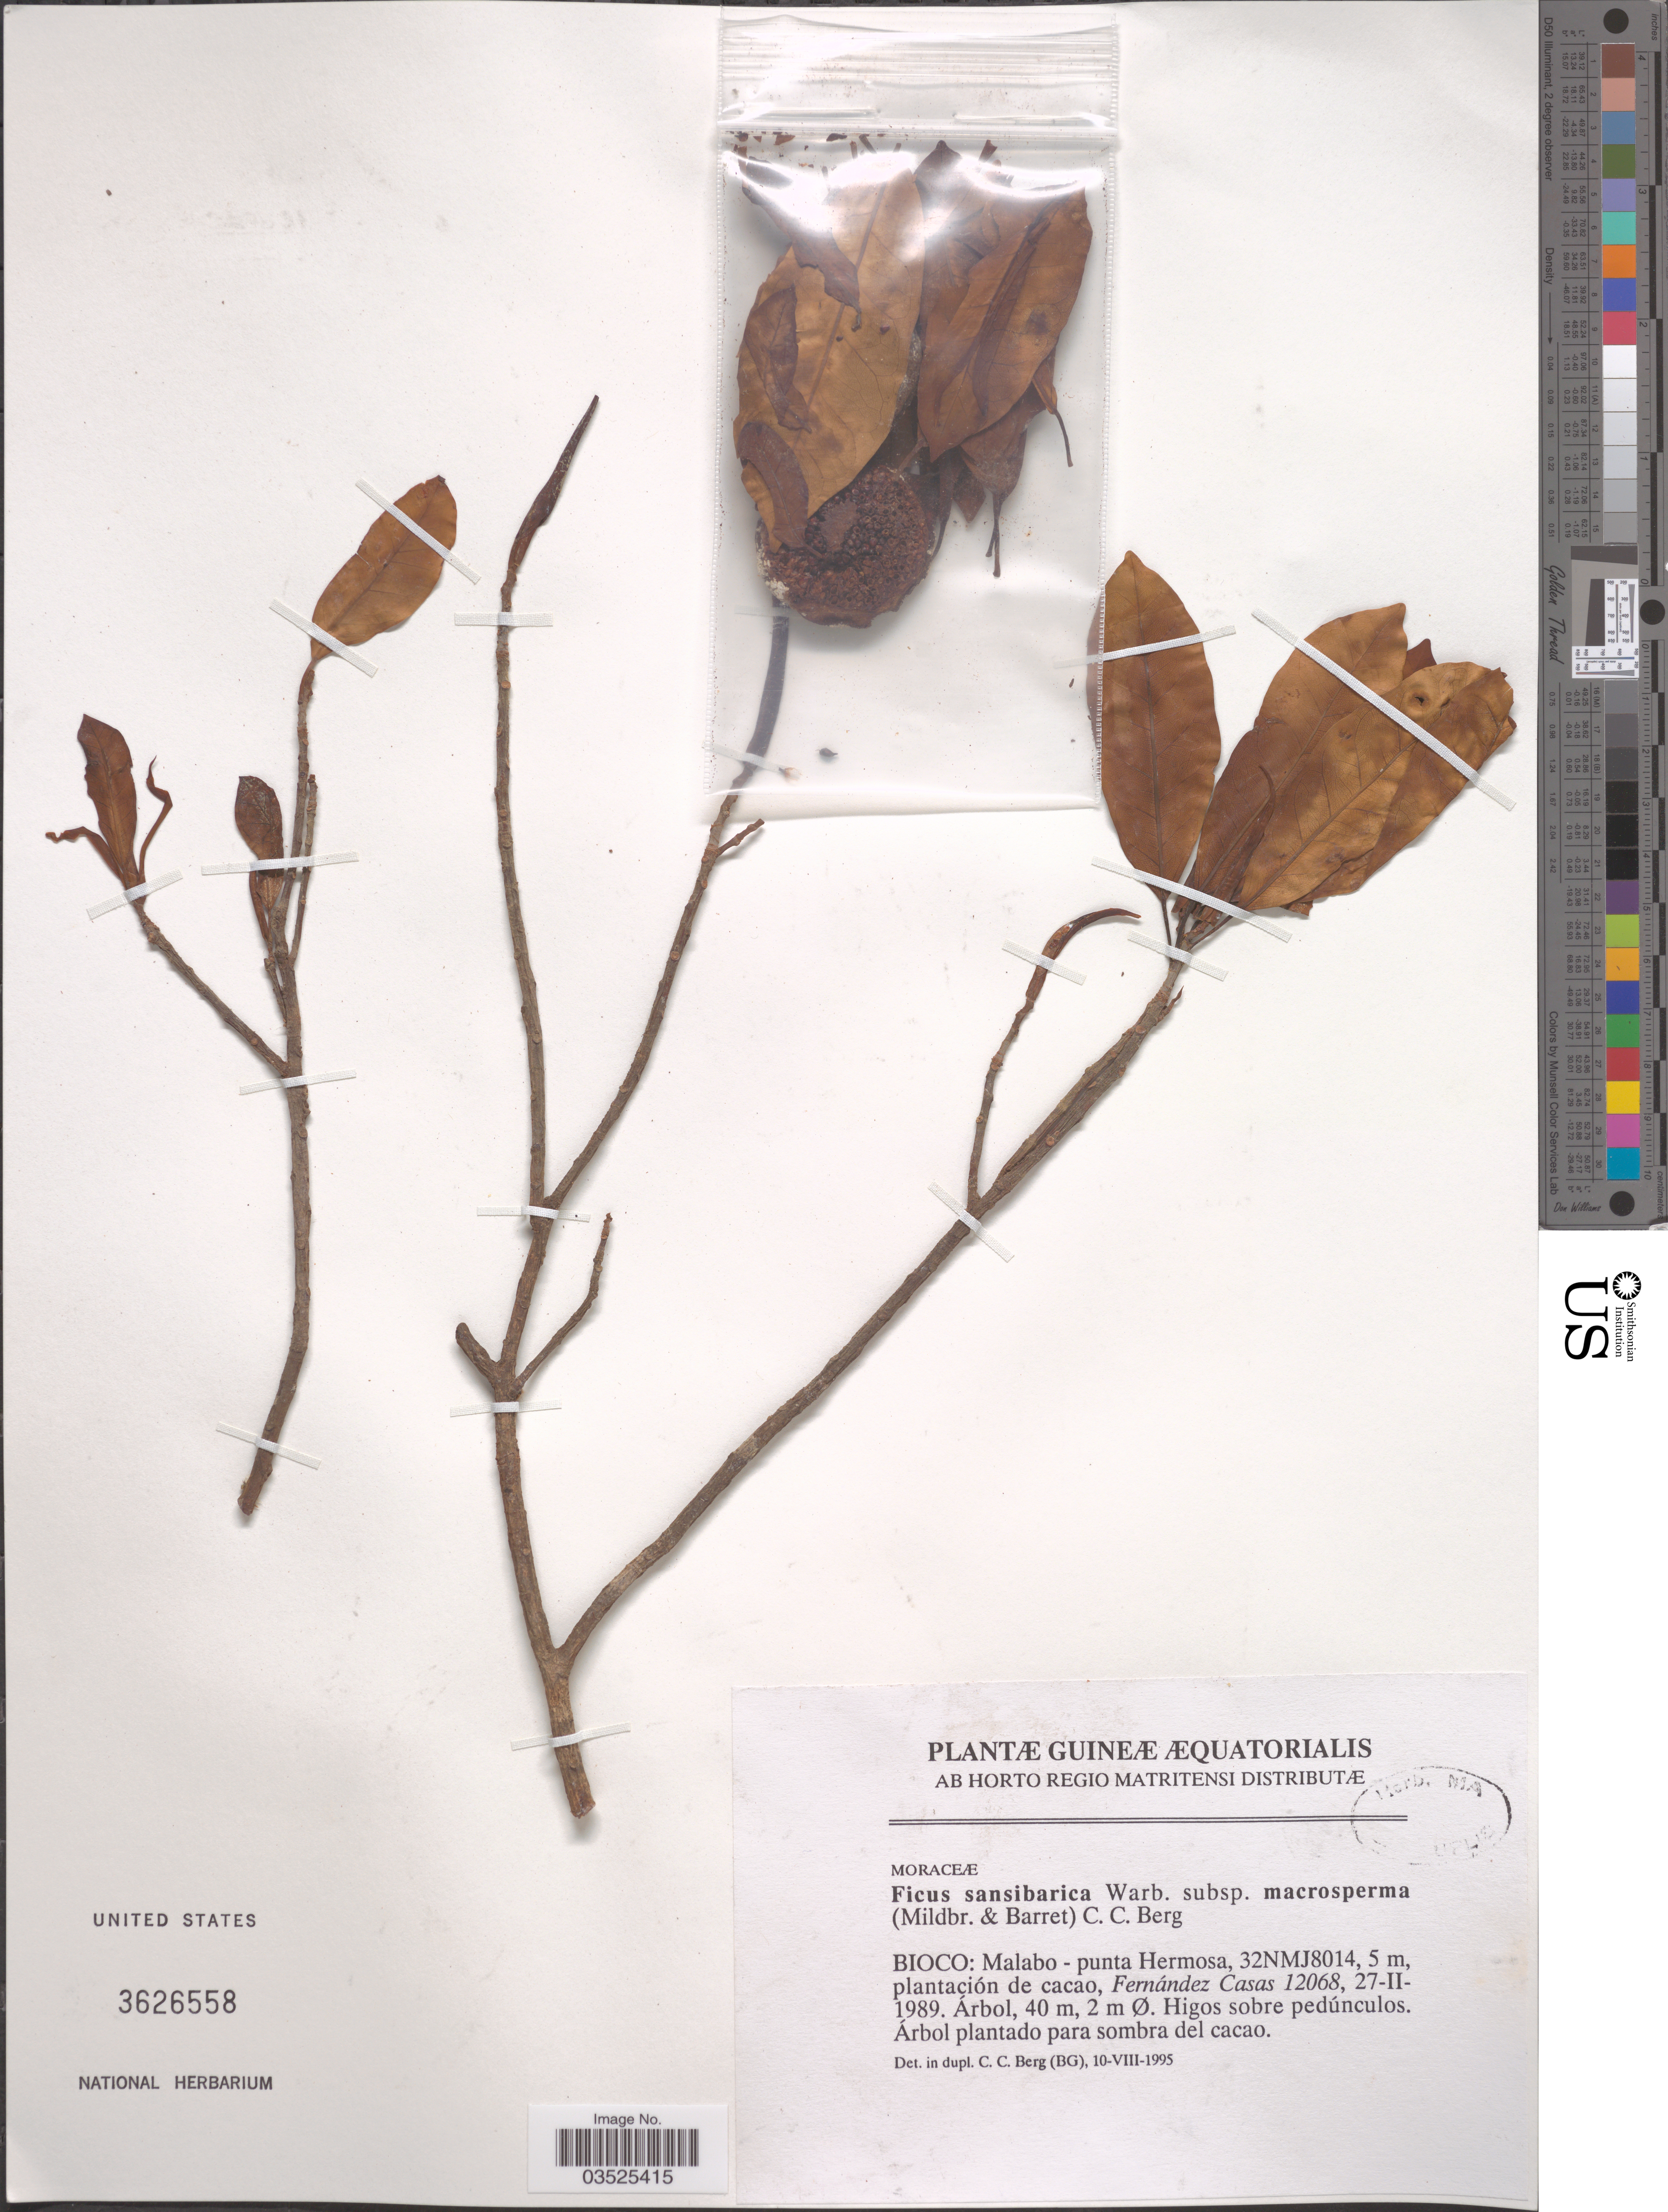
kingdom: Plantae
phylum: Tracheophyta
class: Magnoliopsida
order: Rosales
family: Moraceae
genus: Ficus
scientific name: Ficus sansibarica subsp. macrosperma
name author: (Mildbr. & Burret) C.C. Berg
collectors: Carvalho, --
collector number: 12068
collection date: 1989-02-27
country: Equatorial Guinea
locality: Guineæ Æquatorialis. Bioco: Malabo - punta Hermosa, 32NMJ8014.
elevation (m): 5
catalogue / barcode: US 3626558